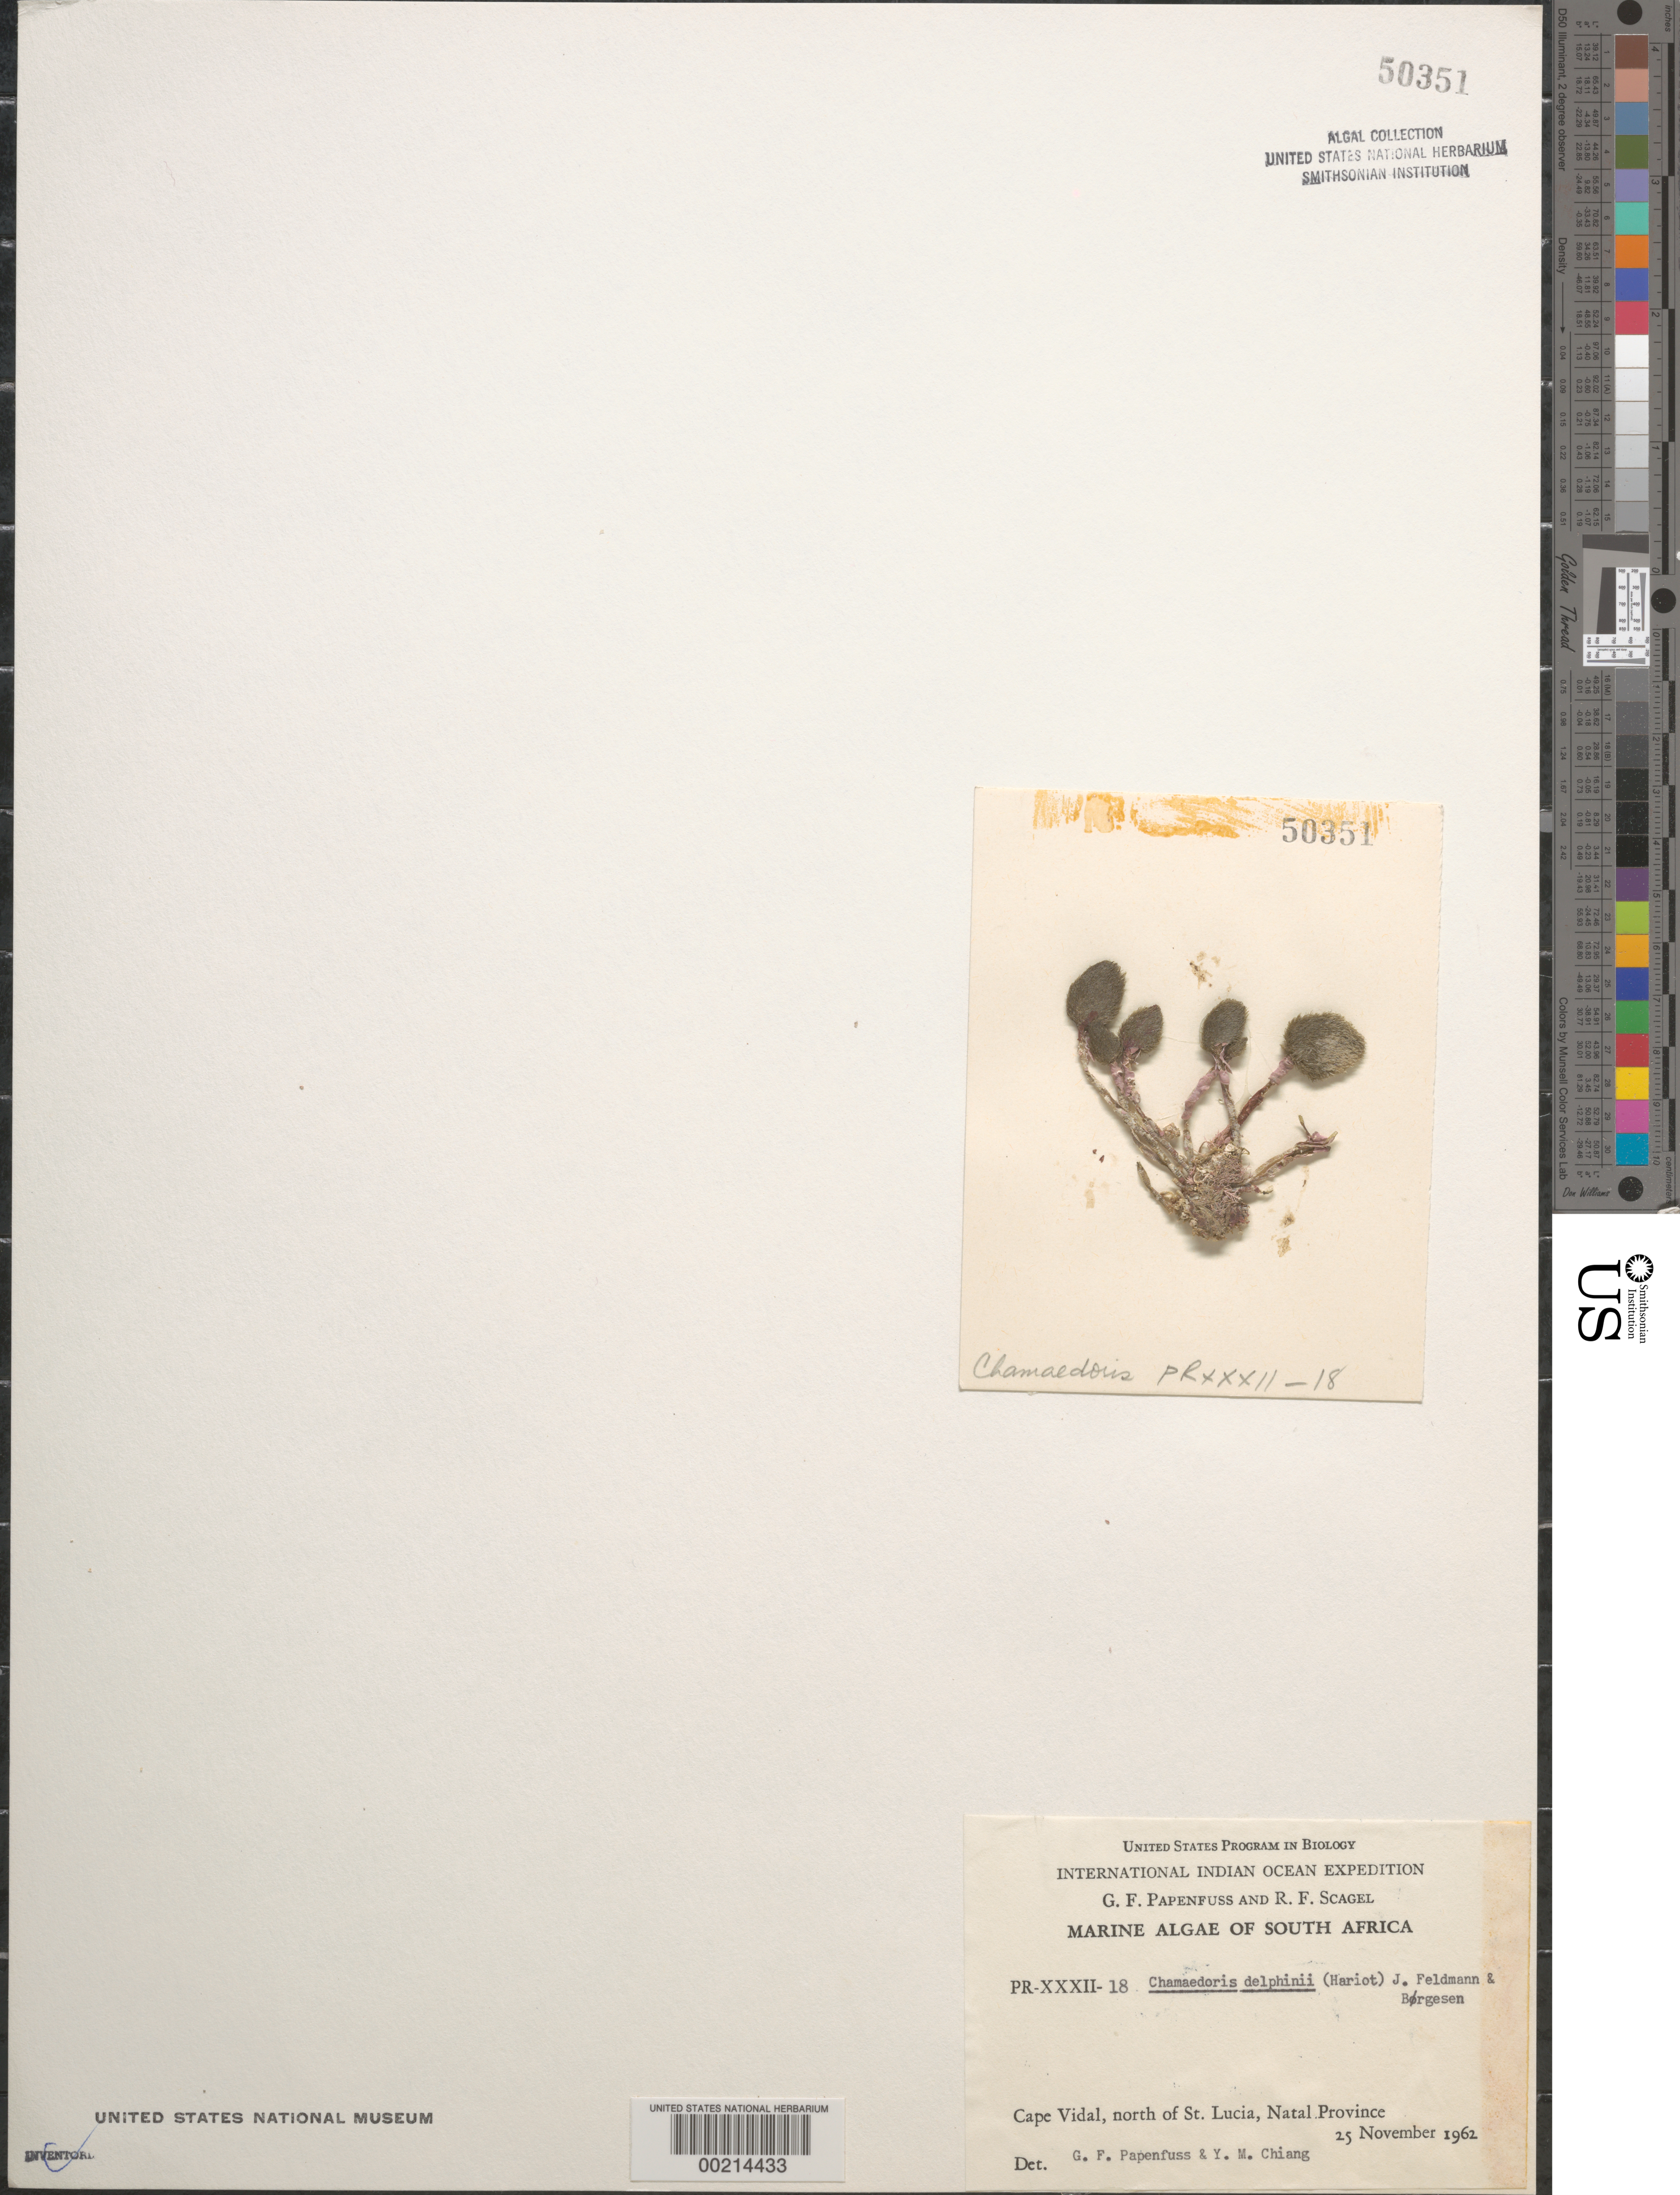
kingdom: Plantae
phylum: Chlorophyta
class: Ulvophyceae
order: Siphonocladales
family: Siphonocladaceae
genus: Chamaedoris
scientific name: Chamaedoris delphinii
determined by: Papenfuss, G. F.; Chiang, Y. M.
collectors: G. Papenfuss & R. F. Scagel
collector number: PR-XXXII-18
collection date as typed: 25 Nov 1962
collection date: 1962-11-25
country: South Africa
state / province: KwaZulu-Natal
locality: Cape Vidal, north of St. Lucia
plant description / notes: International Indian Ocean Expedition, 1962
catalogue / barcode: US 50351